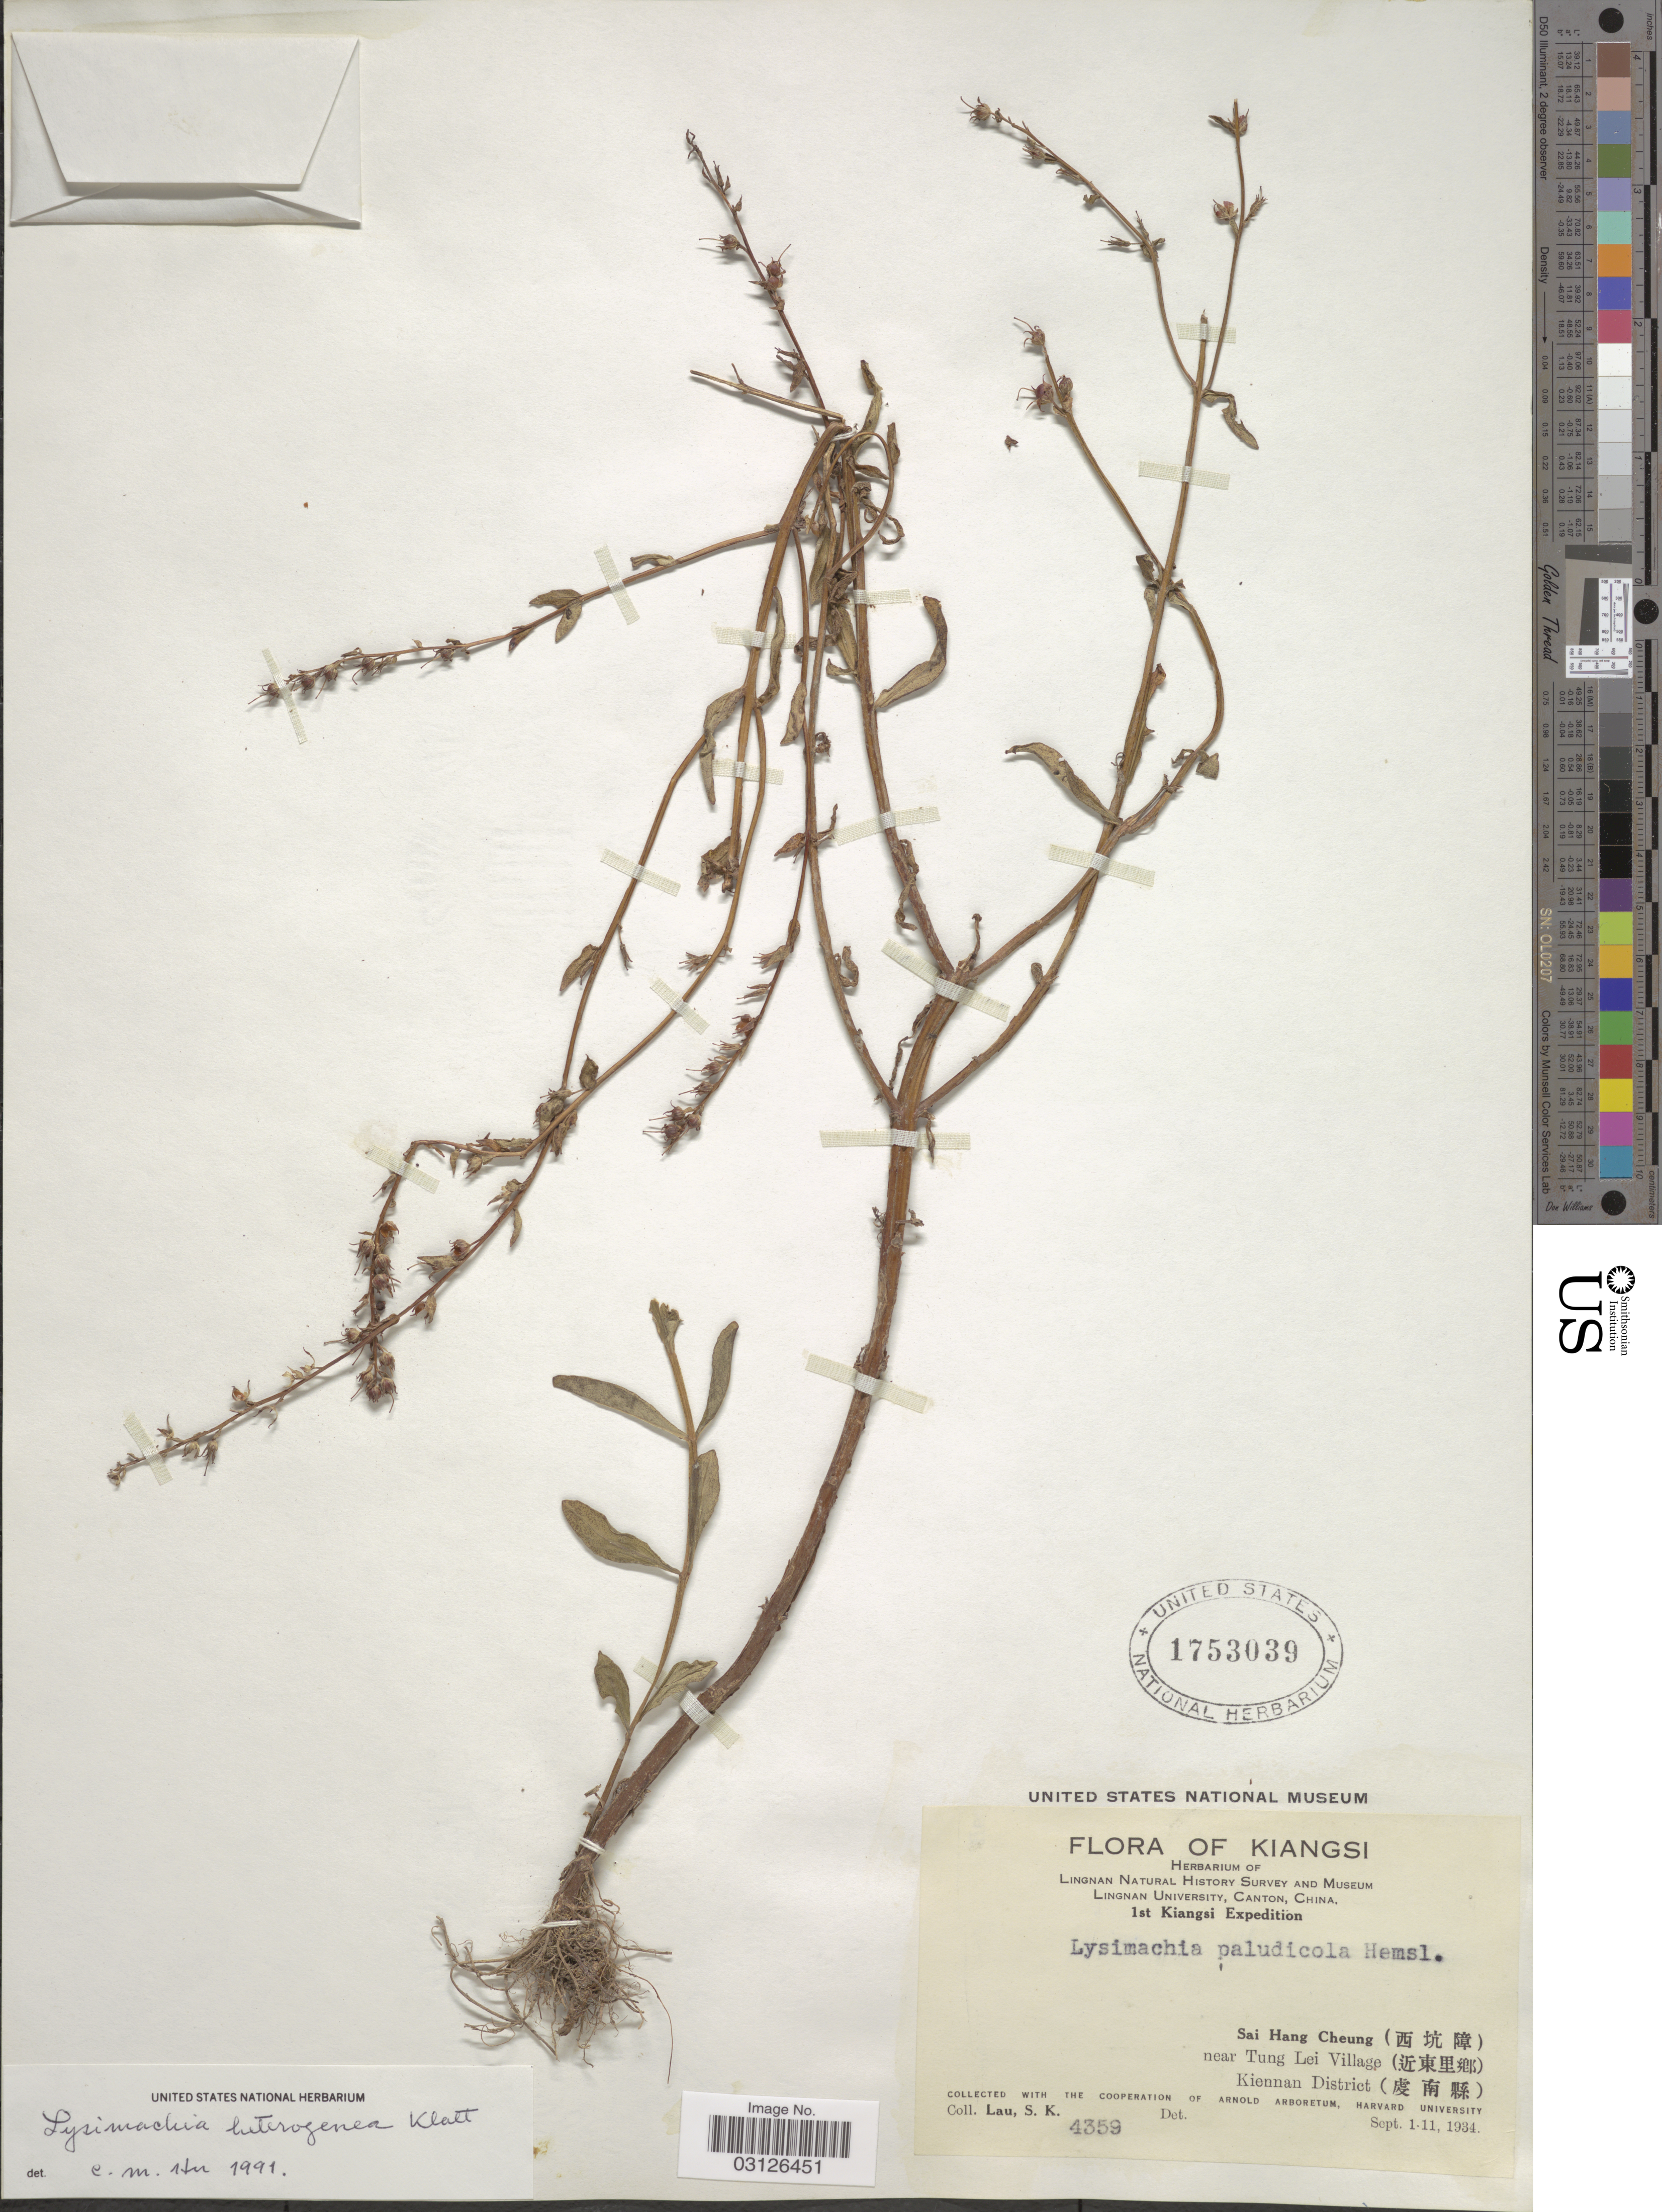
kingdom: Plantae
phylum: Tracheophyta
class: Magnoliopsida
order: Ericales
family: Primulaceae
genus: Lysimachia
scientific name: Lysimachia heterogenea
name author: Klatt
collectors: S. K. Lau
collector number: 4359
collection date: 1934-09-01/1934-09-11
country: China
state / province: Jiangxi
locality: Kiangsi. Sai Hang Cheung near Tung Lei Village Kiennan District.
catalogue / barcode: US 1753039